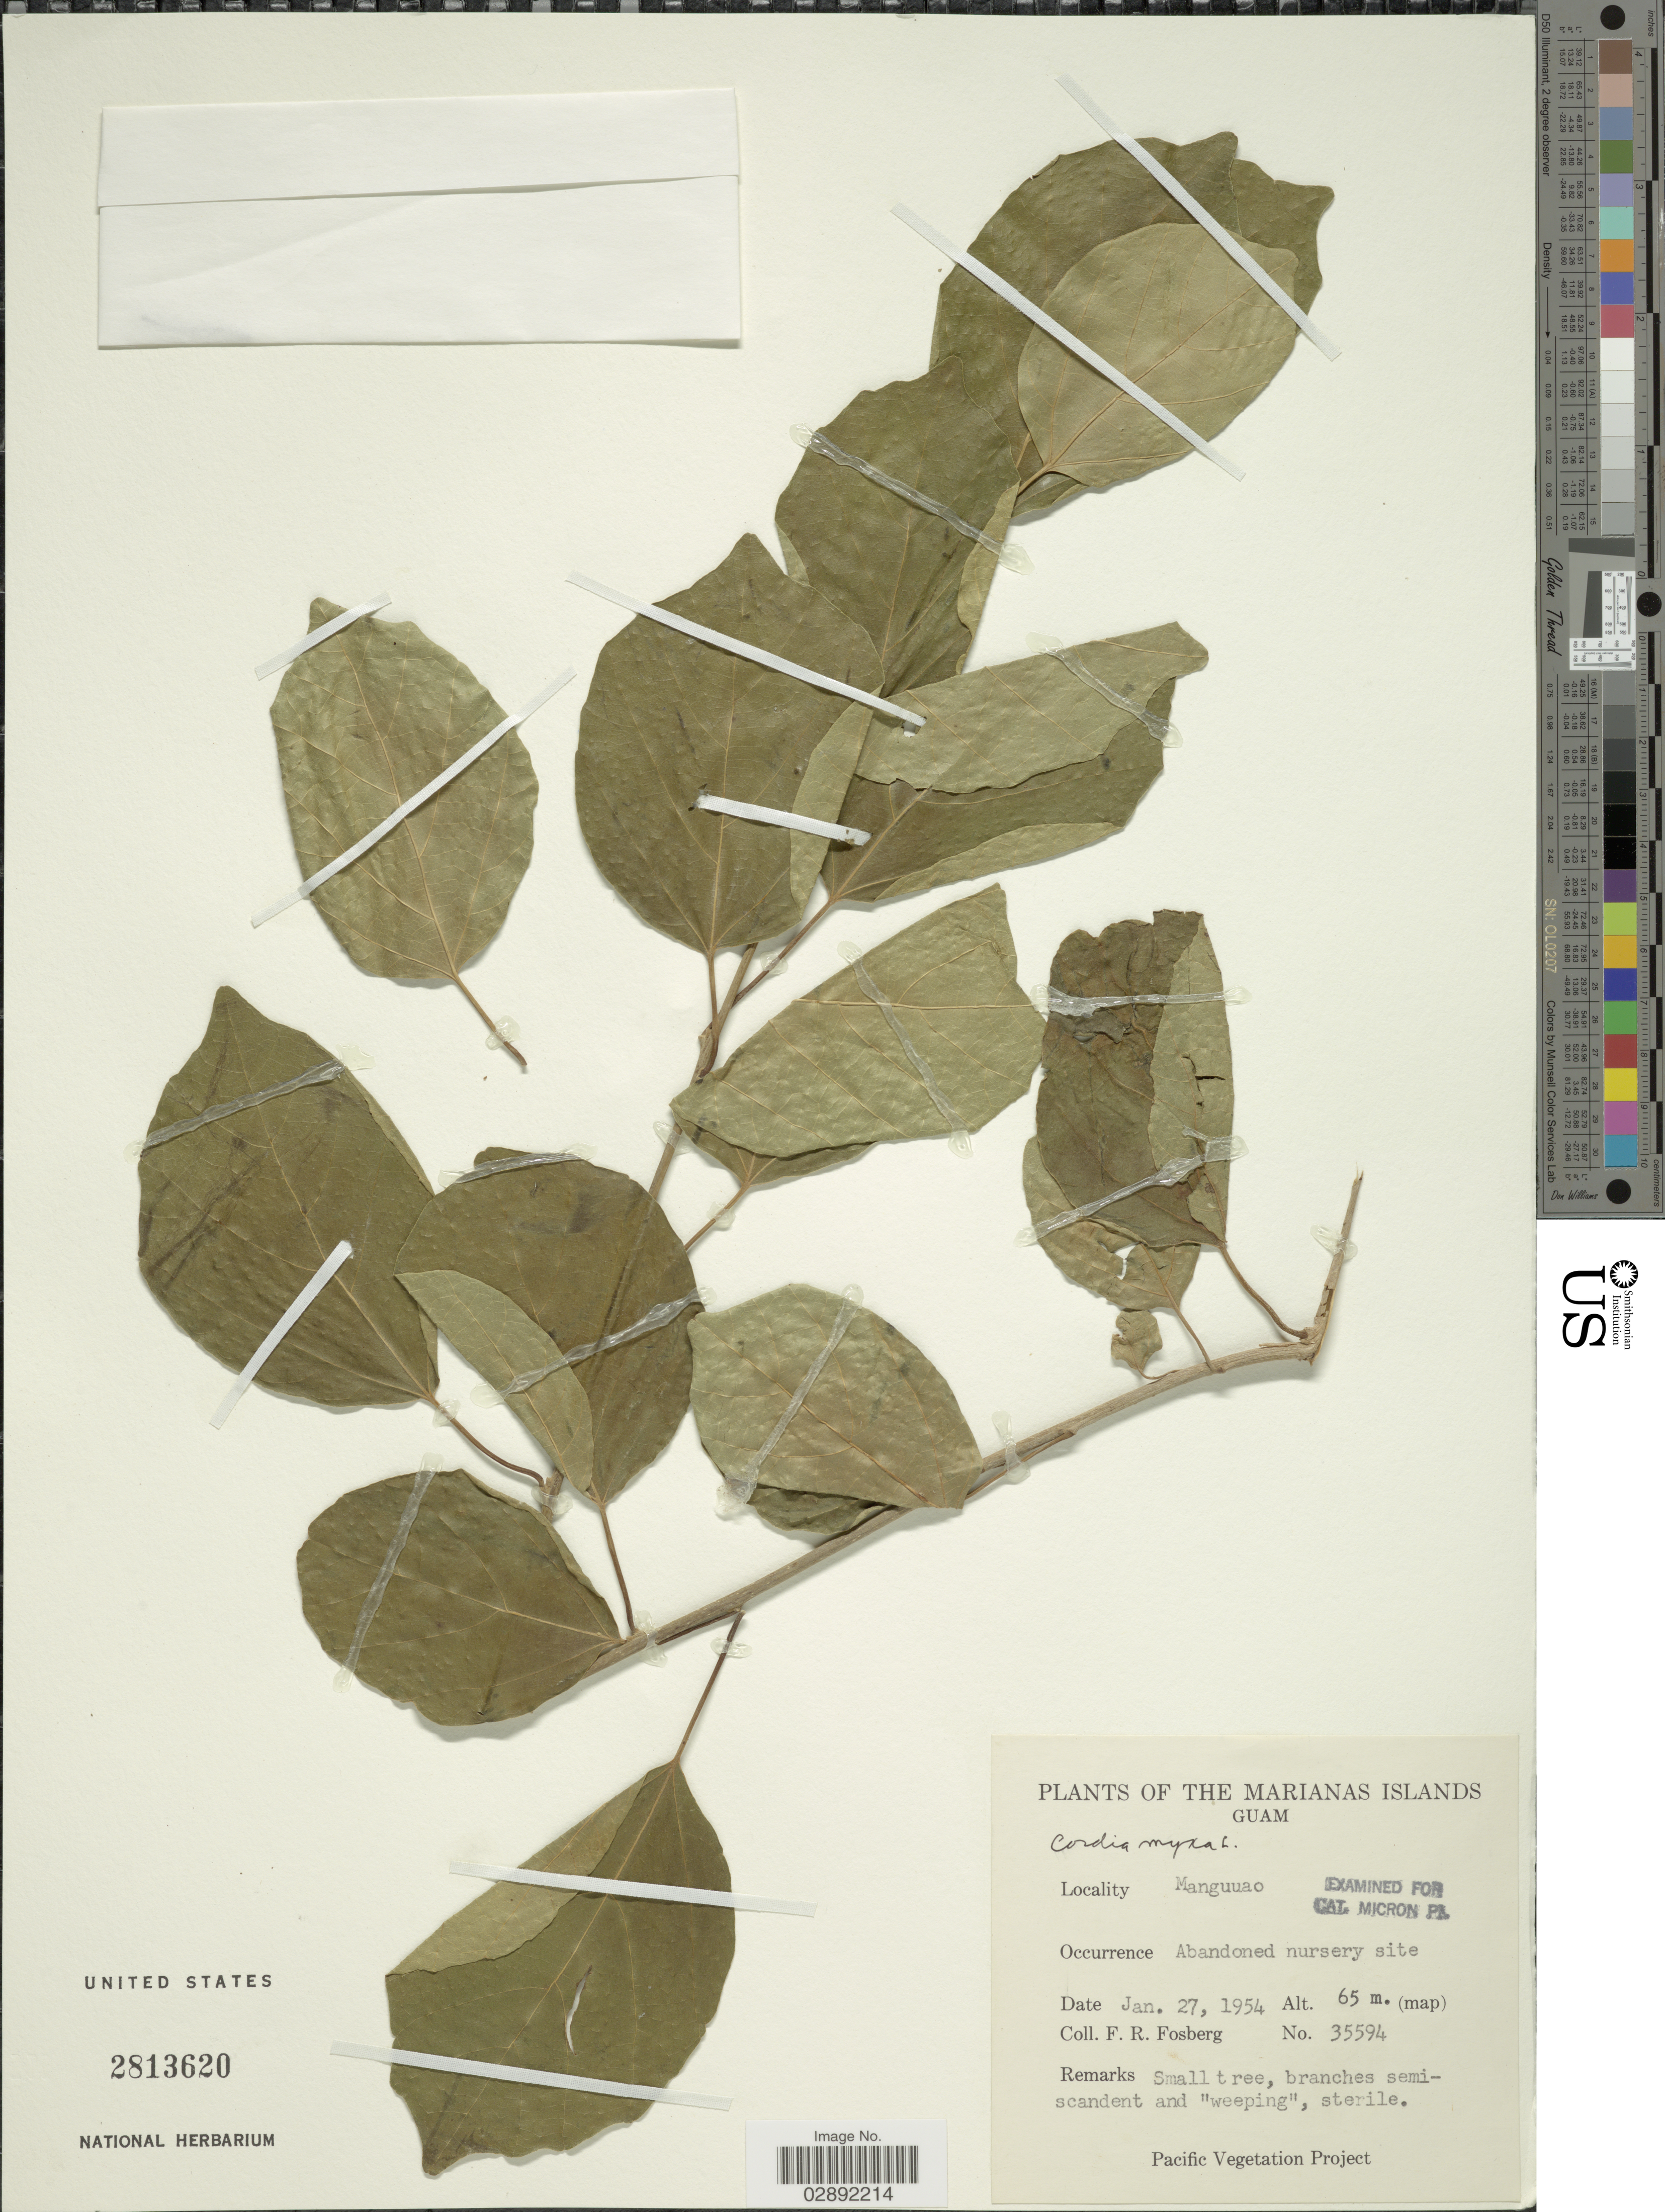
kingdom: Plantae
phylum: Tracheophyta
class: Magnoliopsida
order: Boraginales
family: Cordiaceae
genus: Cordia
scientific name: Cordia myxa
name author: L.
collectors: F. R. Fosberg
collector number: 35594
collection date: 1954-01-27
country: Guam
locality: Marianas Islands. Manguuao.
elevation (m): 65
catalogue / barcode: US 2813620